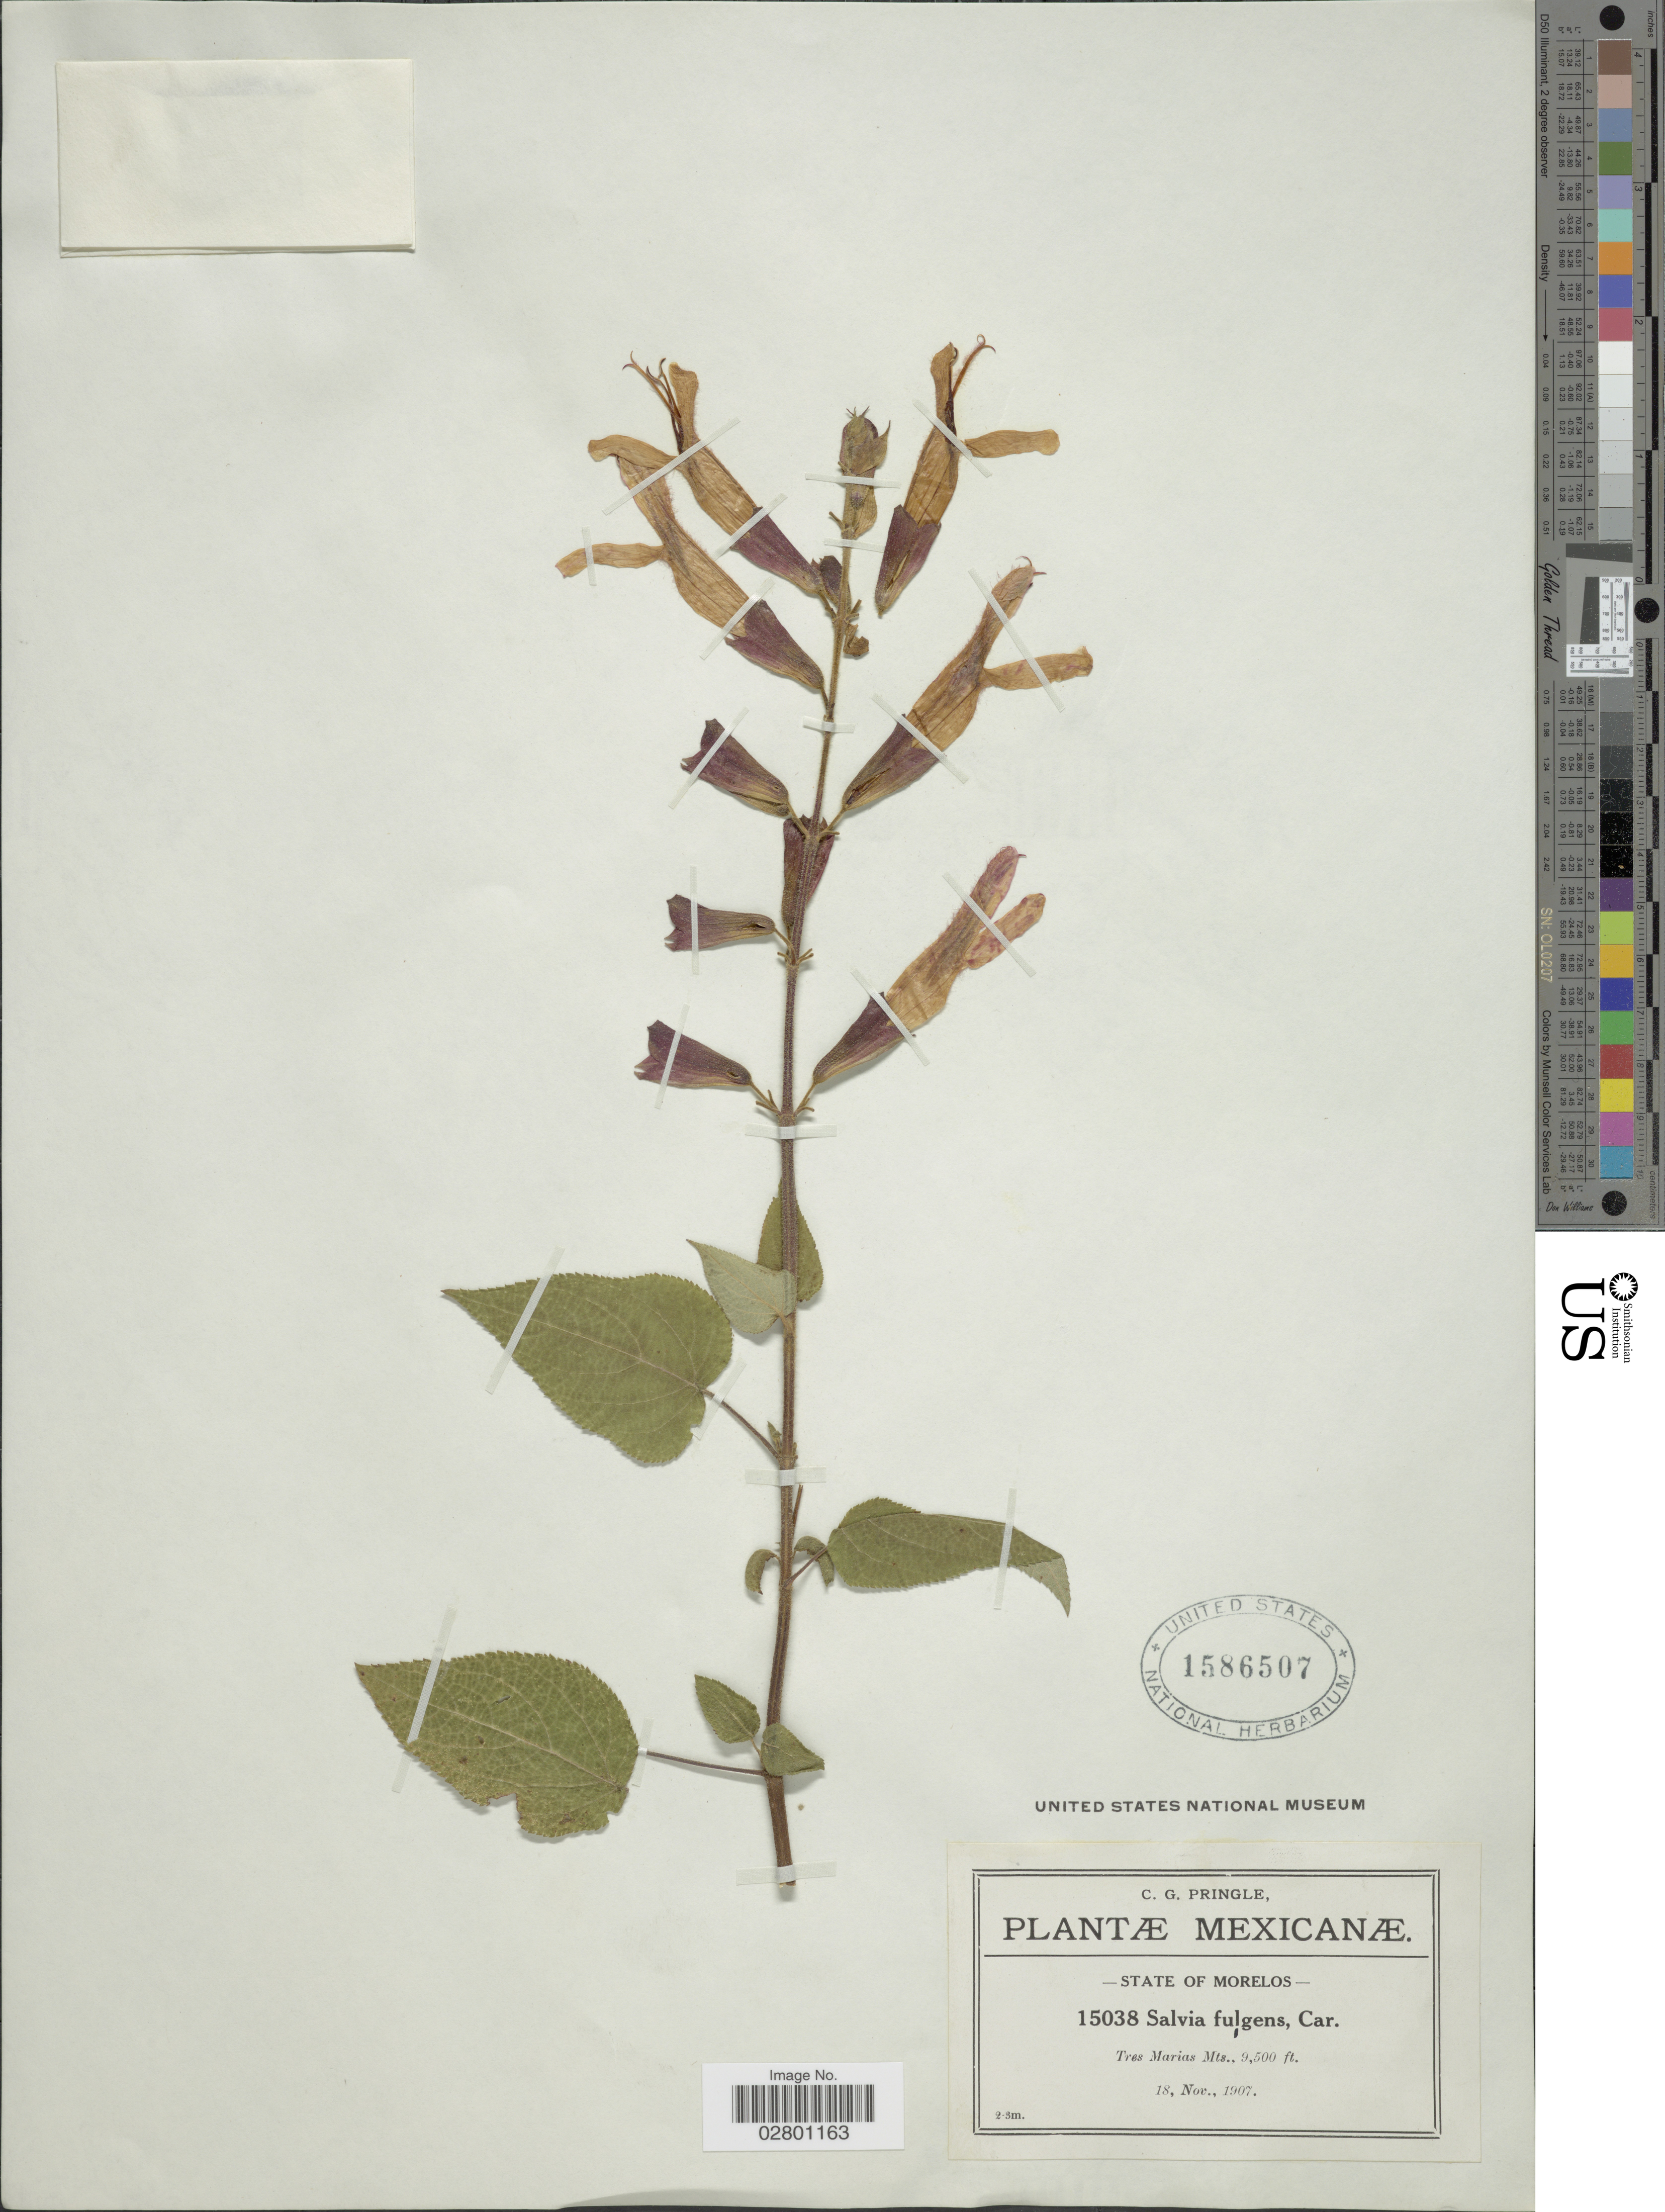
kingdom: Plantae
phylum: Tracheophyta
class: Magnoliopsida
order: Lamiales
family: Lamiaceae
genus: Salvia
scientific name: Salvia fulgens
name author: Cav.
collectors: C. G. Pringle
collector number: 15038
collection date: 1907-11-18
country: Mexico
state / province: Morelos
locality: Tres Marias Mts.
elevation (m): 2896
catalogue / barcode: US 1586507